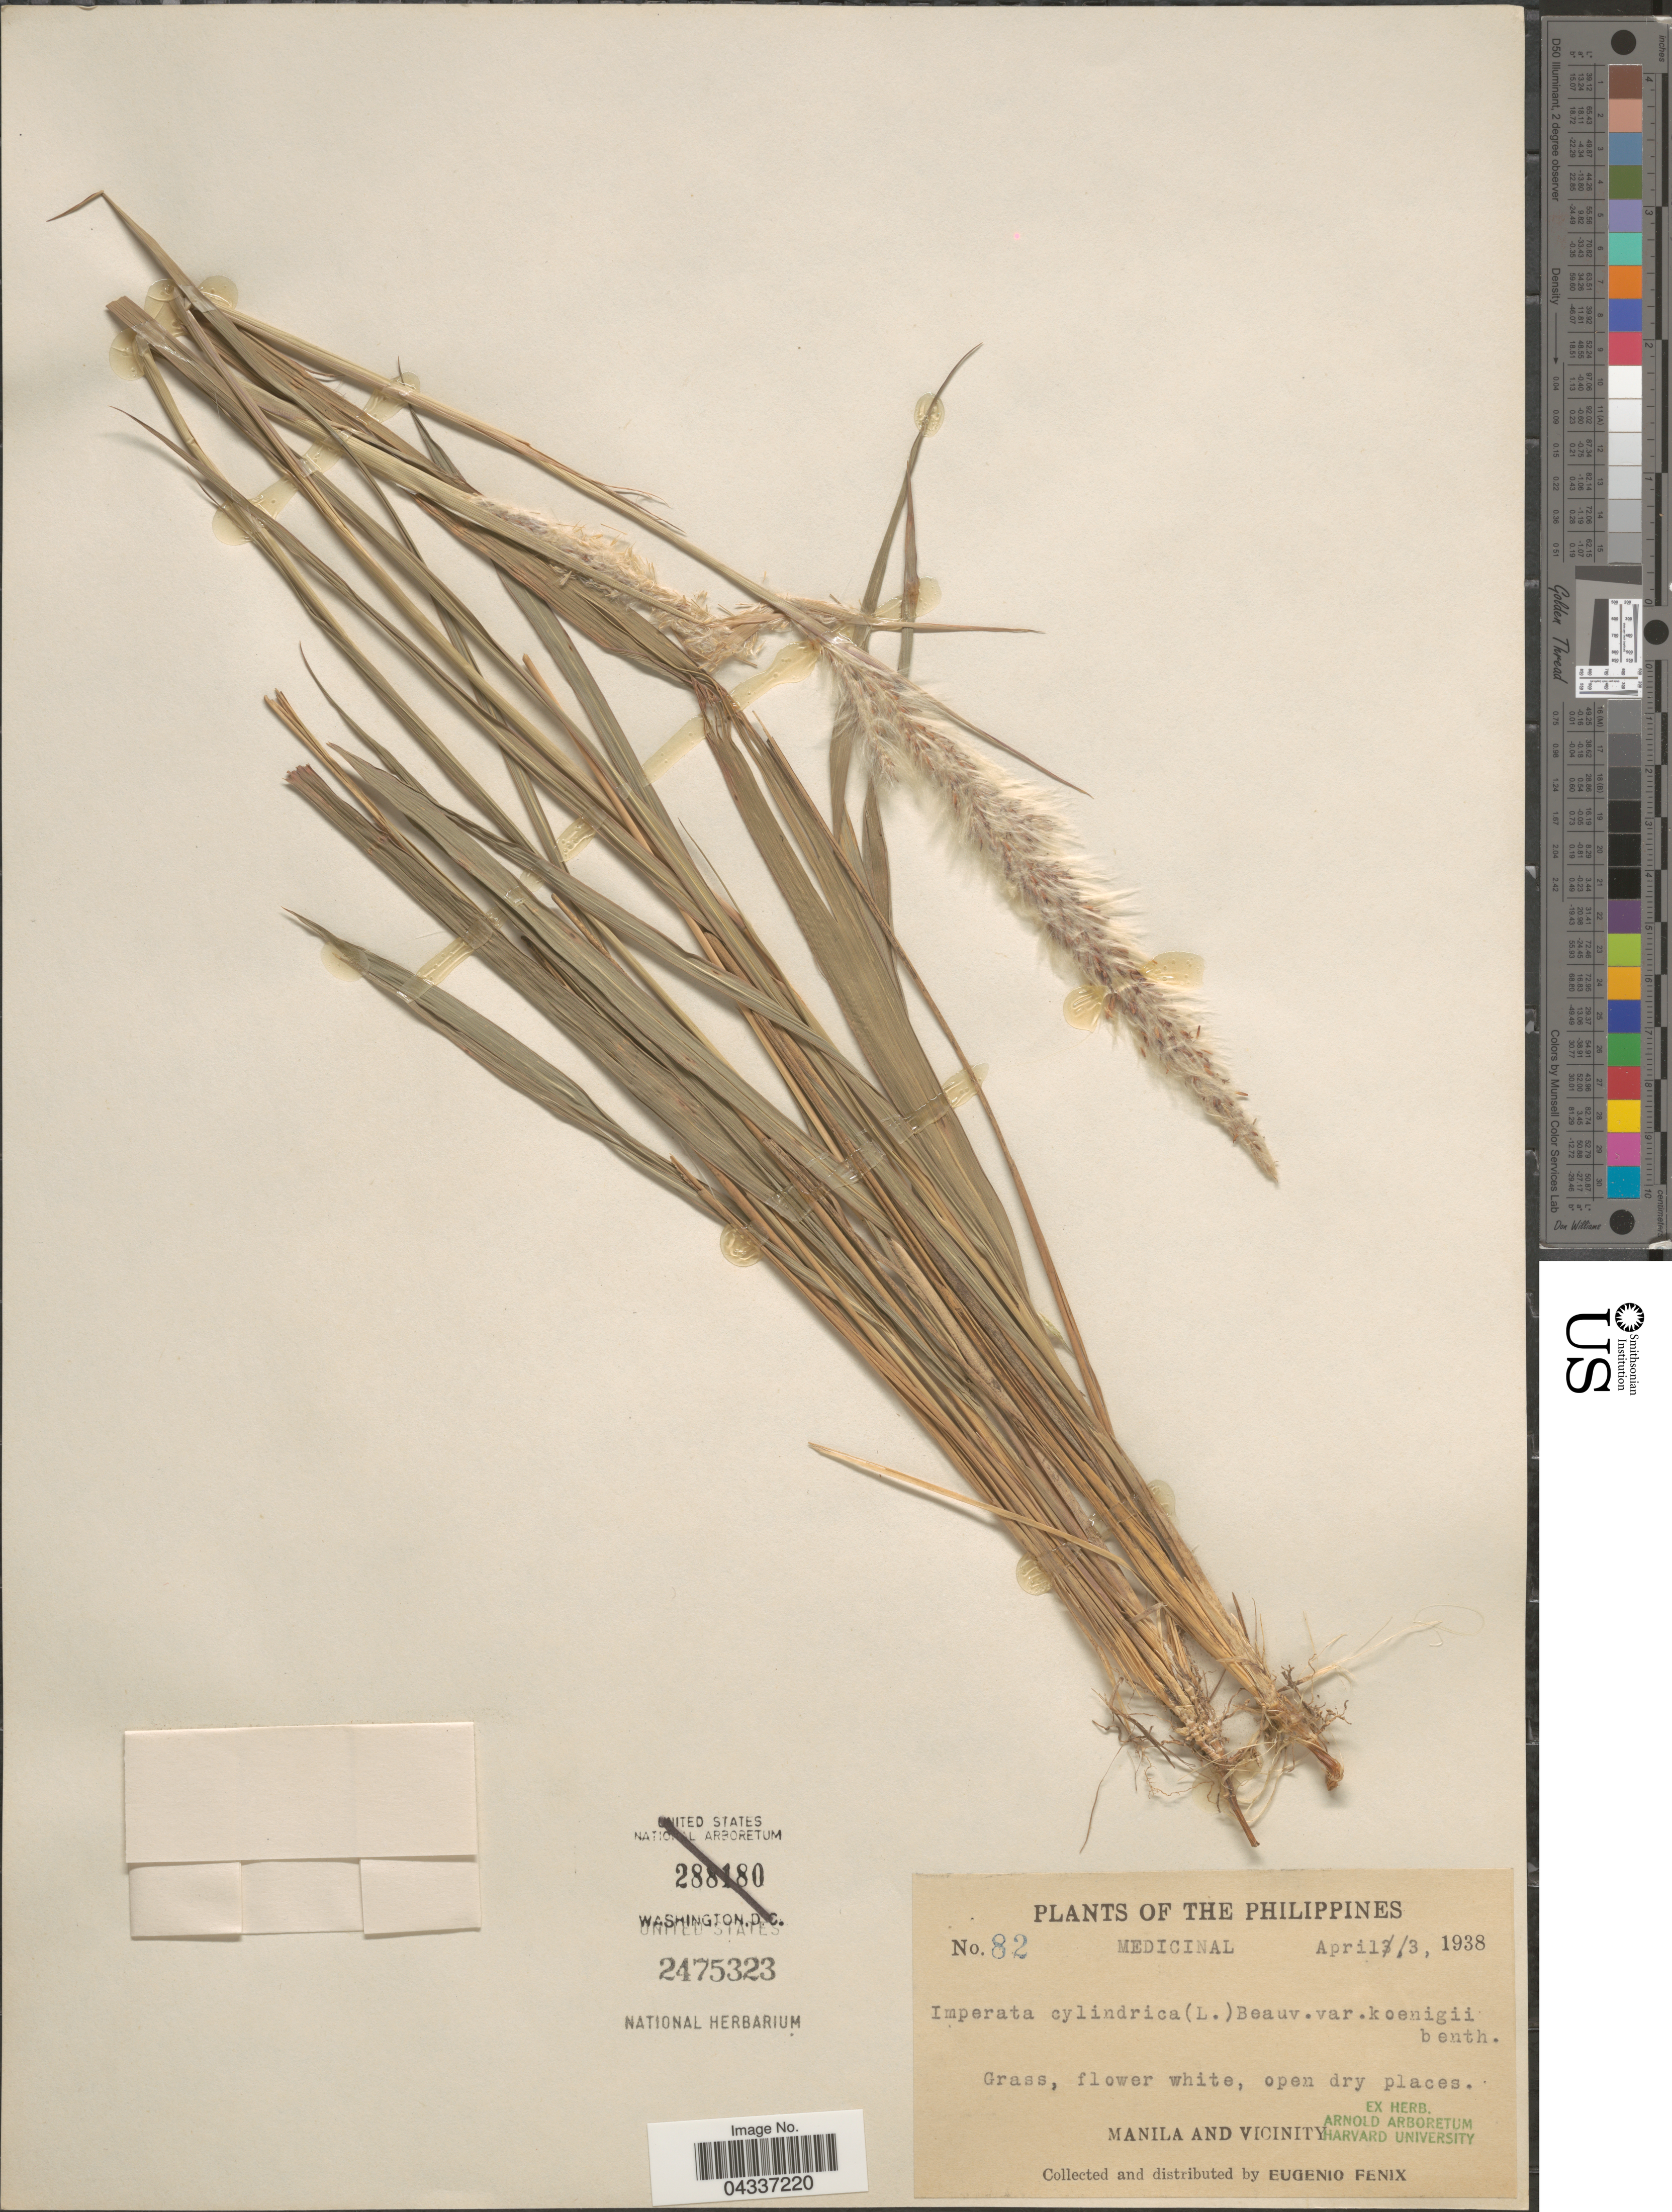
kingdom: Plantae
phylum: Tracheophyta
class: Liliopsida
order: Poales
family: Poaceae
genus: Imperata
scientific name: Imperata cylindrica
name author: (L.) P. Beauv.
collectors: E. Fénix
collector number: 82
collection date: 1938-04-03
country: Philippines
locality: Manila and vicinity.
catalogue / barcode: US 2475323